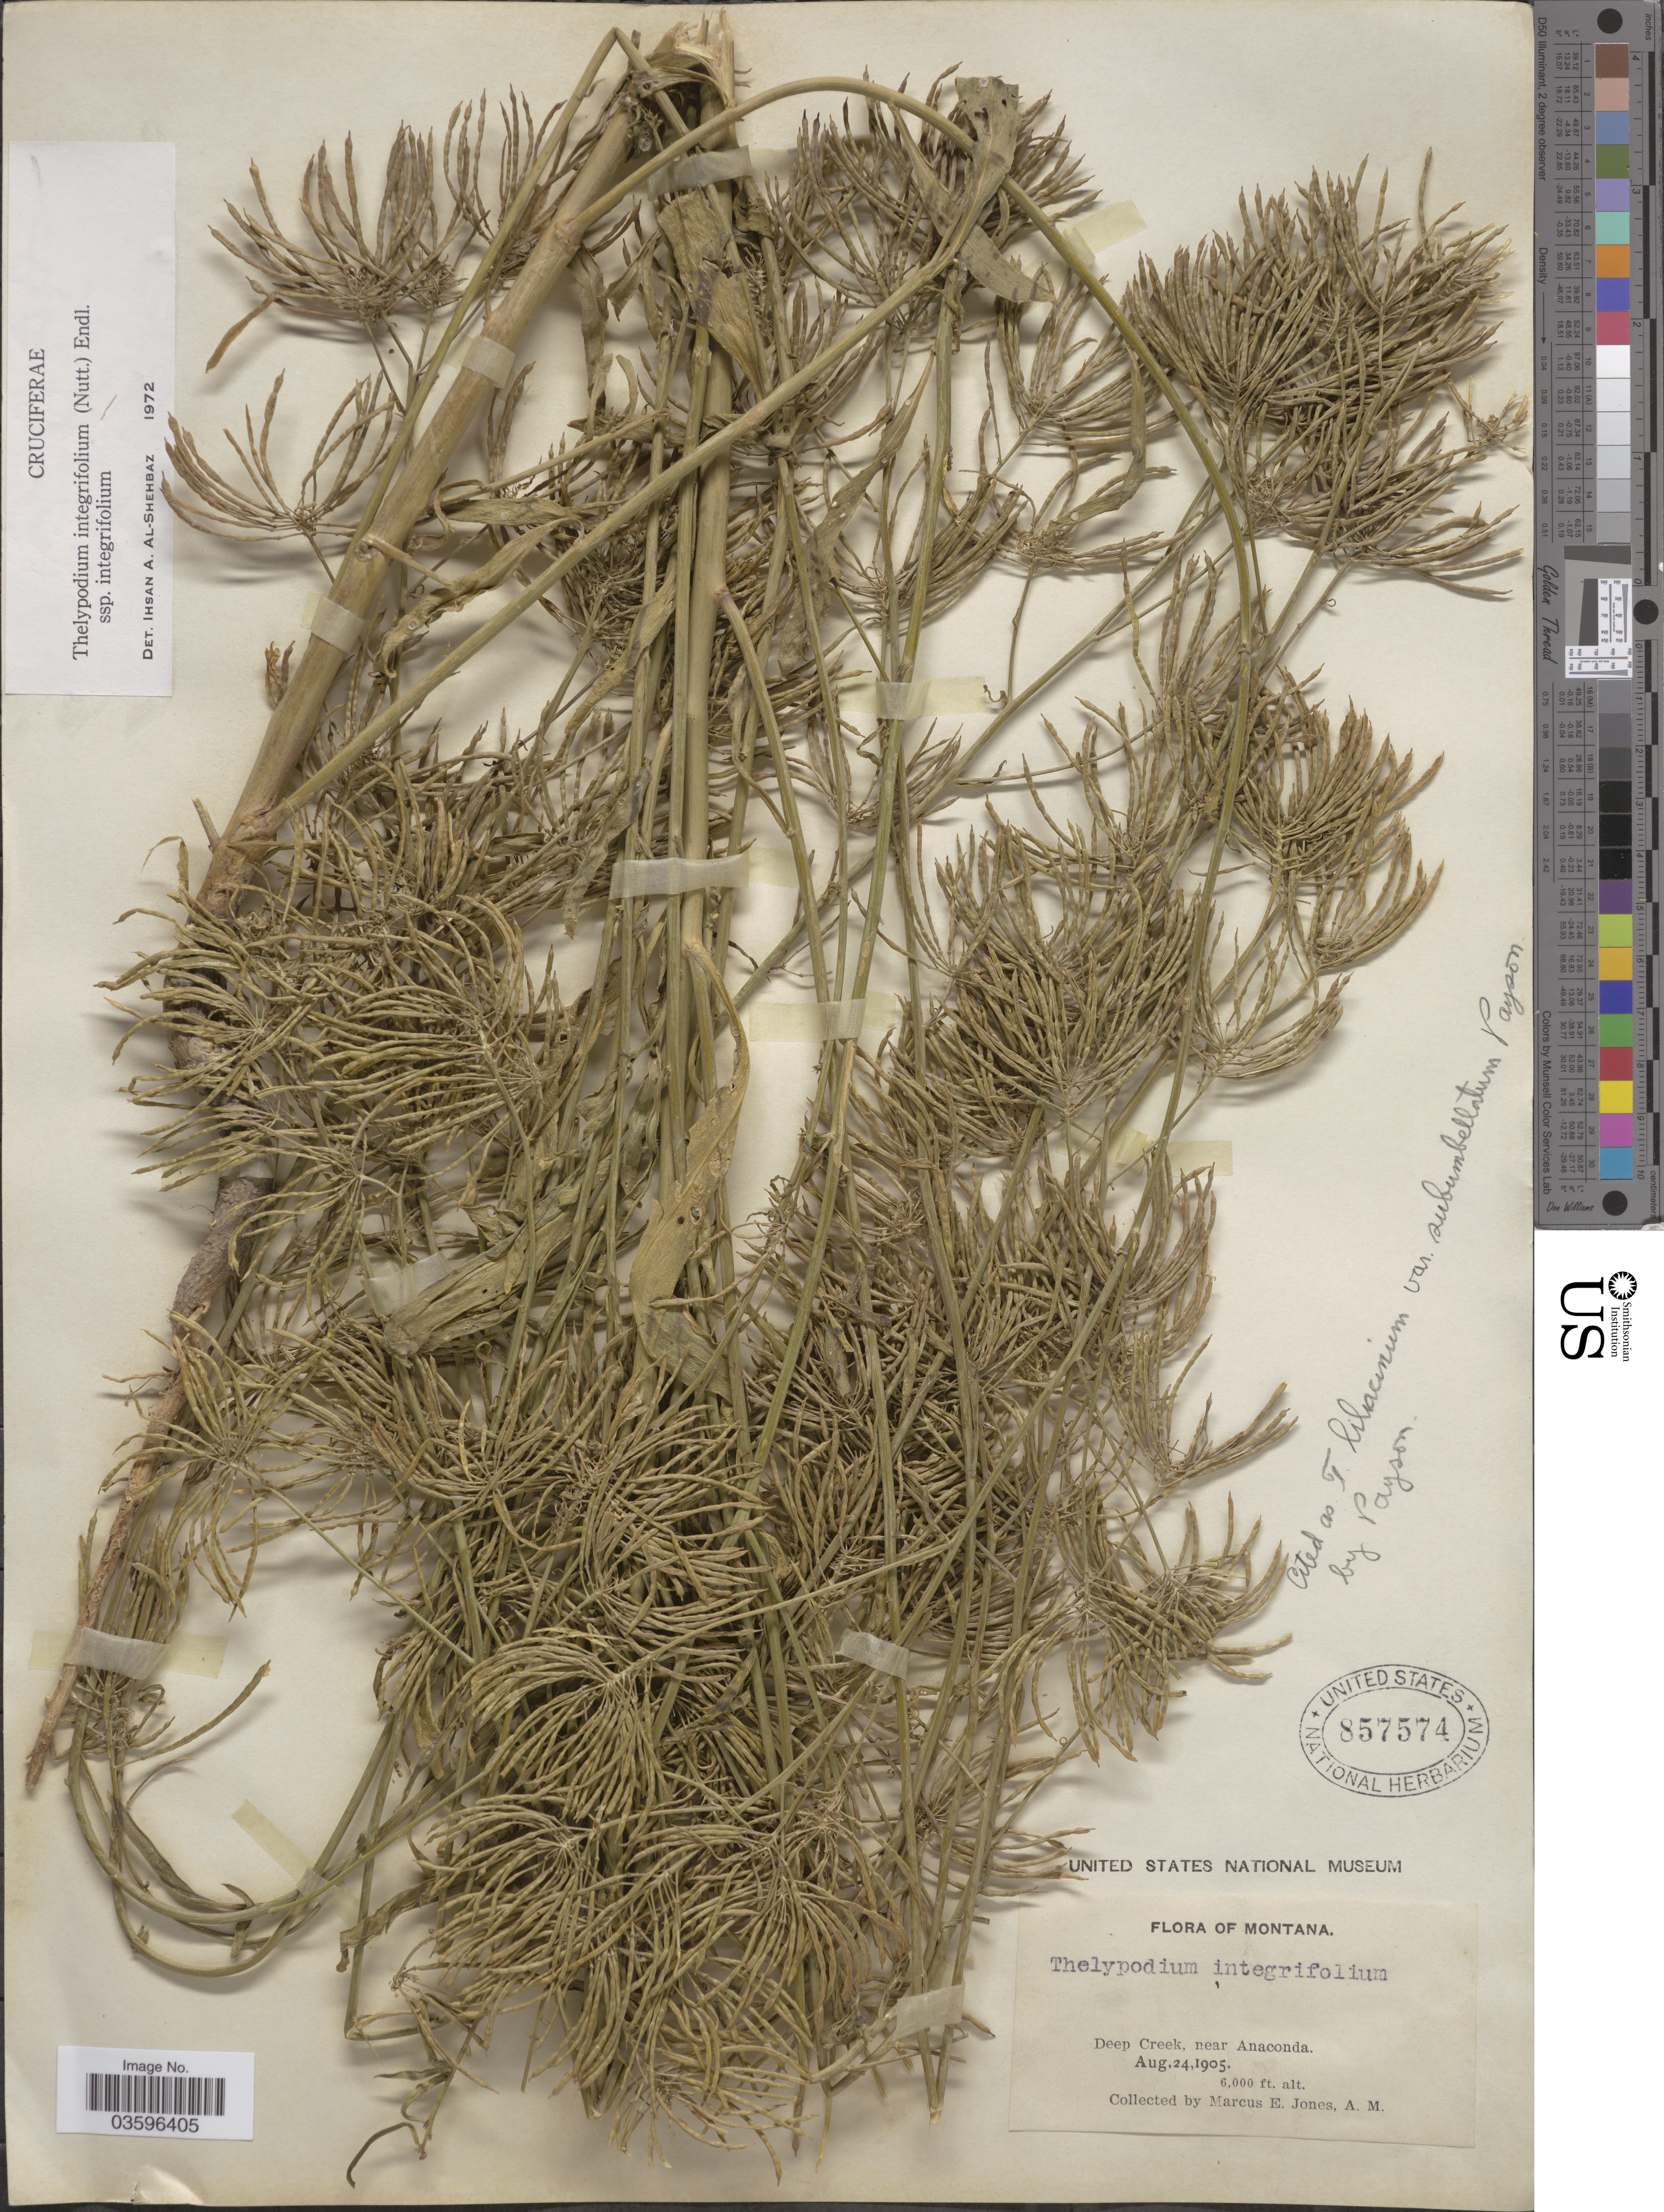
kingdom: Plantae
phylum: Tracheophyta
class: Magnoliopsida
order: Brassicales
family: Brassicaceae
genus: Thelypodium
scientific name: Thelypodium integrifolium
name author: (Nutt.) Endl.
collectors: M. E. Jones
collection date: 1905-08-24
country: United States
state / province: Montana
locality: Deep Creek, near Anaconda.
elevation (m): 1829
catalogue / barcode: US 857574